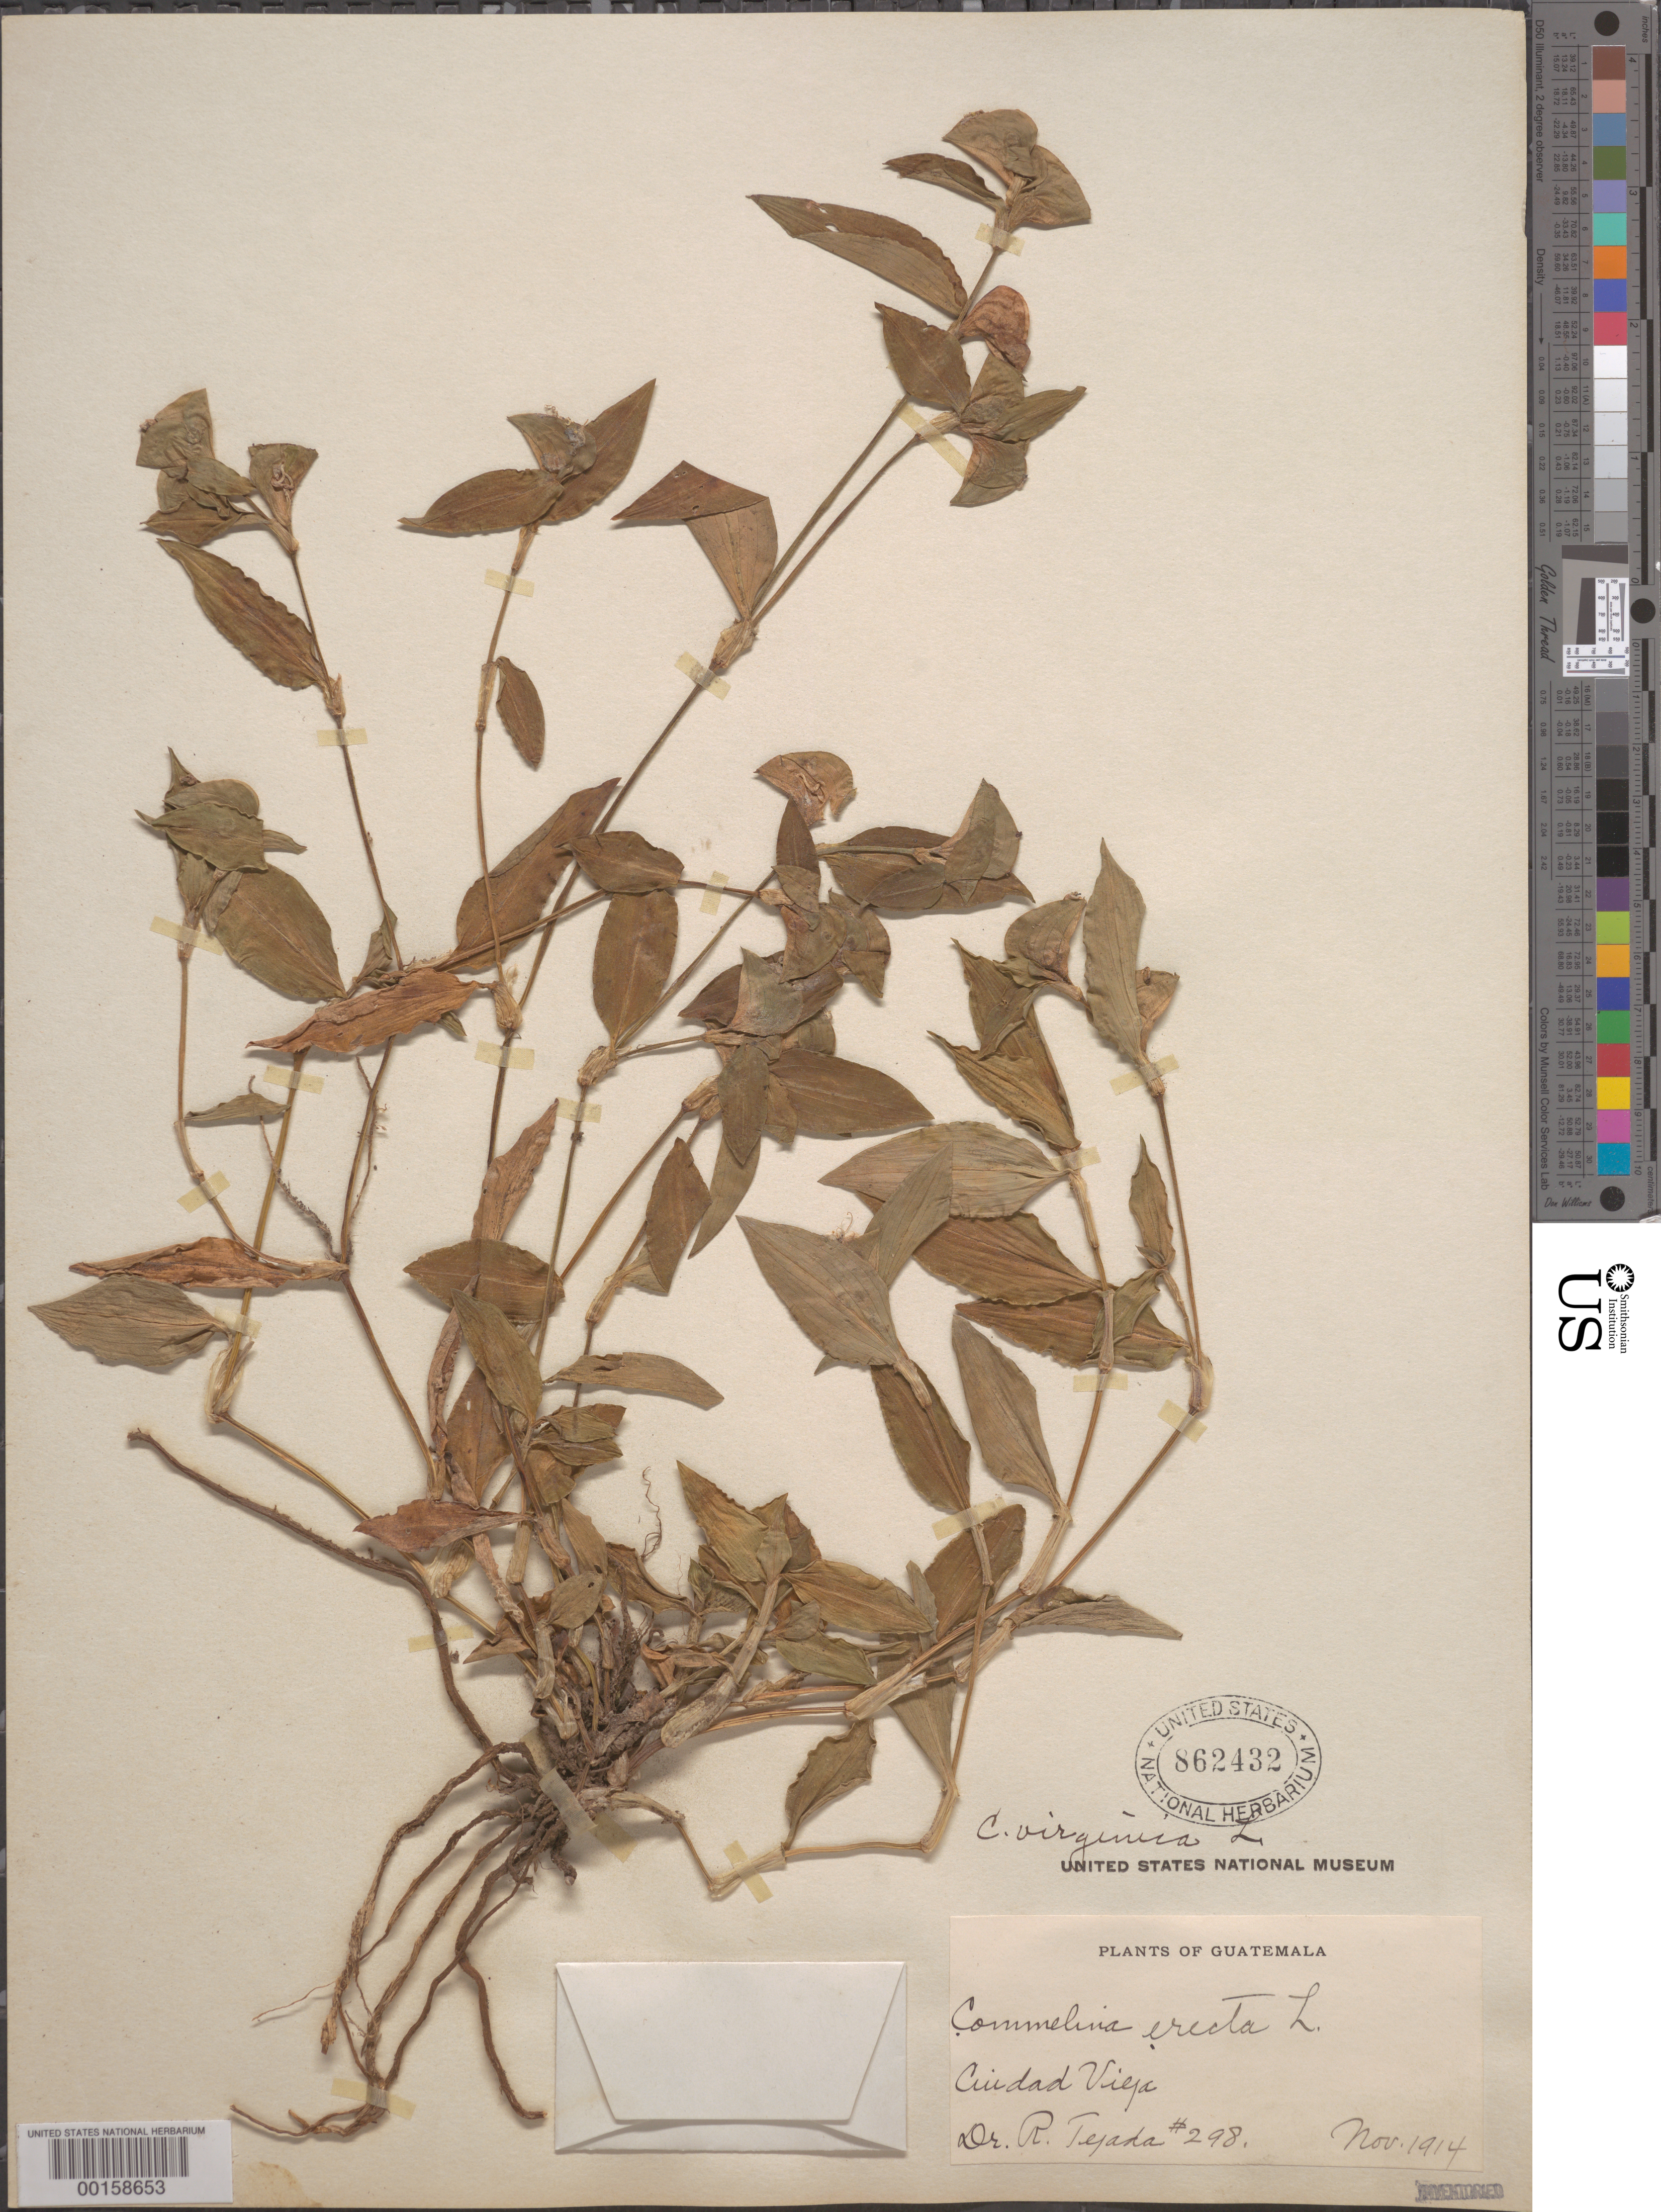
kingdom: Plantae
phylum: Tracheophyta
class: Liliopsida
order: Commelinales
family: Commelinaceae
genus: Commelina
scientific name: Commelina erecta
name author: L.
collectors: R. Tajada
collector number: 298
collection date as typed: Nov 1914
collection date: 1914-11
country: Guatemala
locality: Cuidad vieja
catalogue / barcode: US 862432